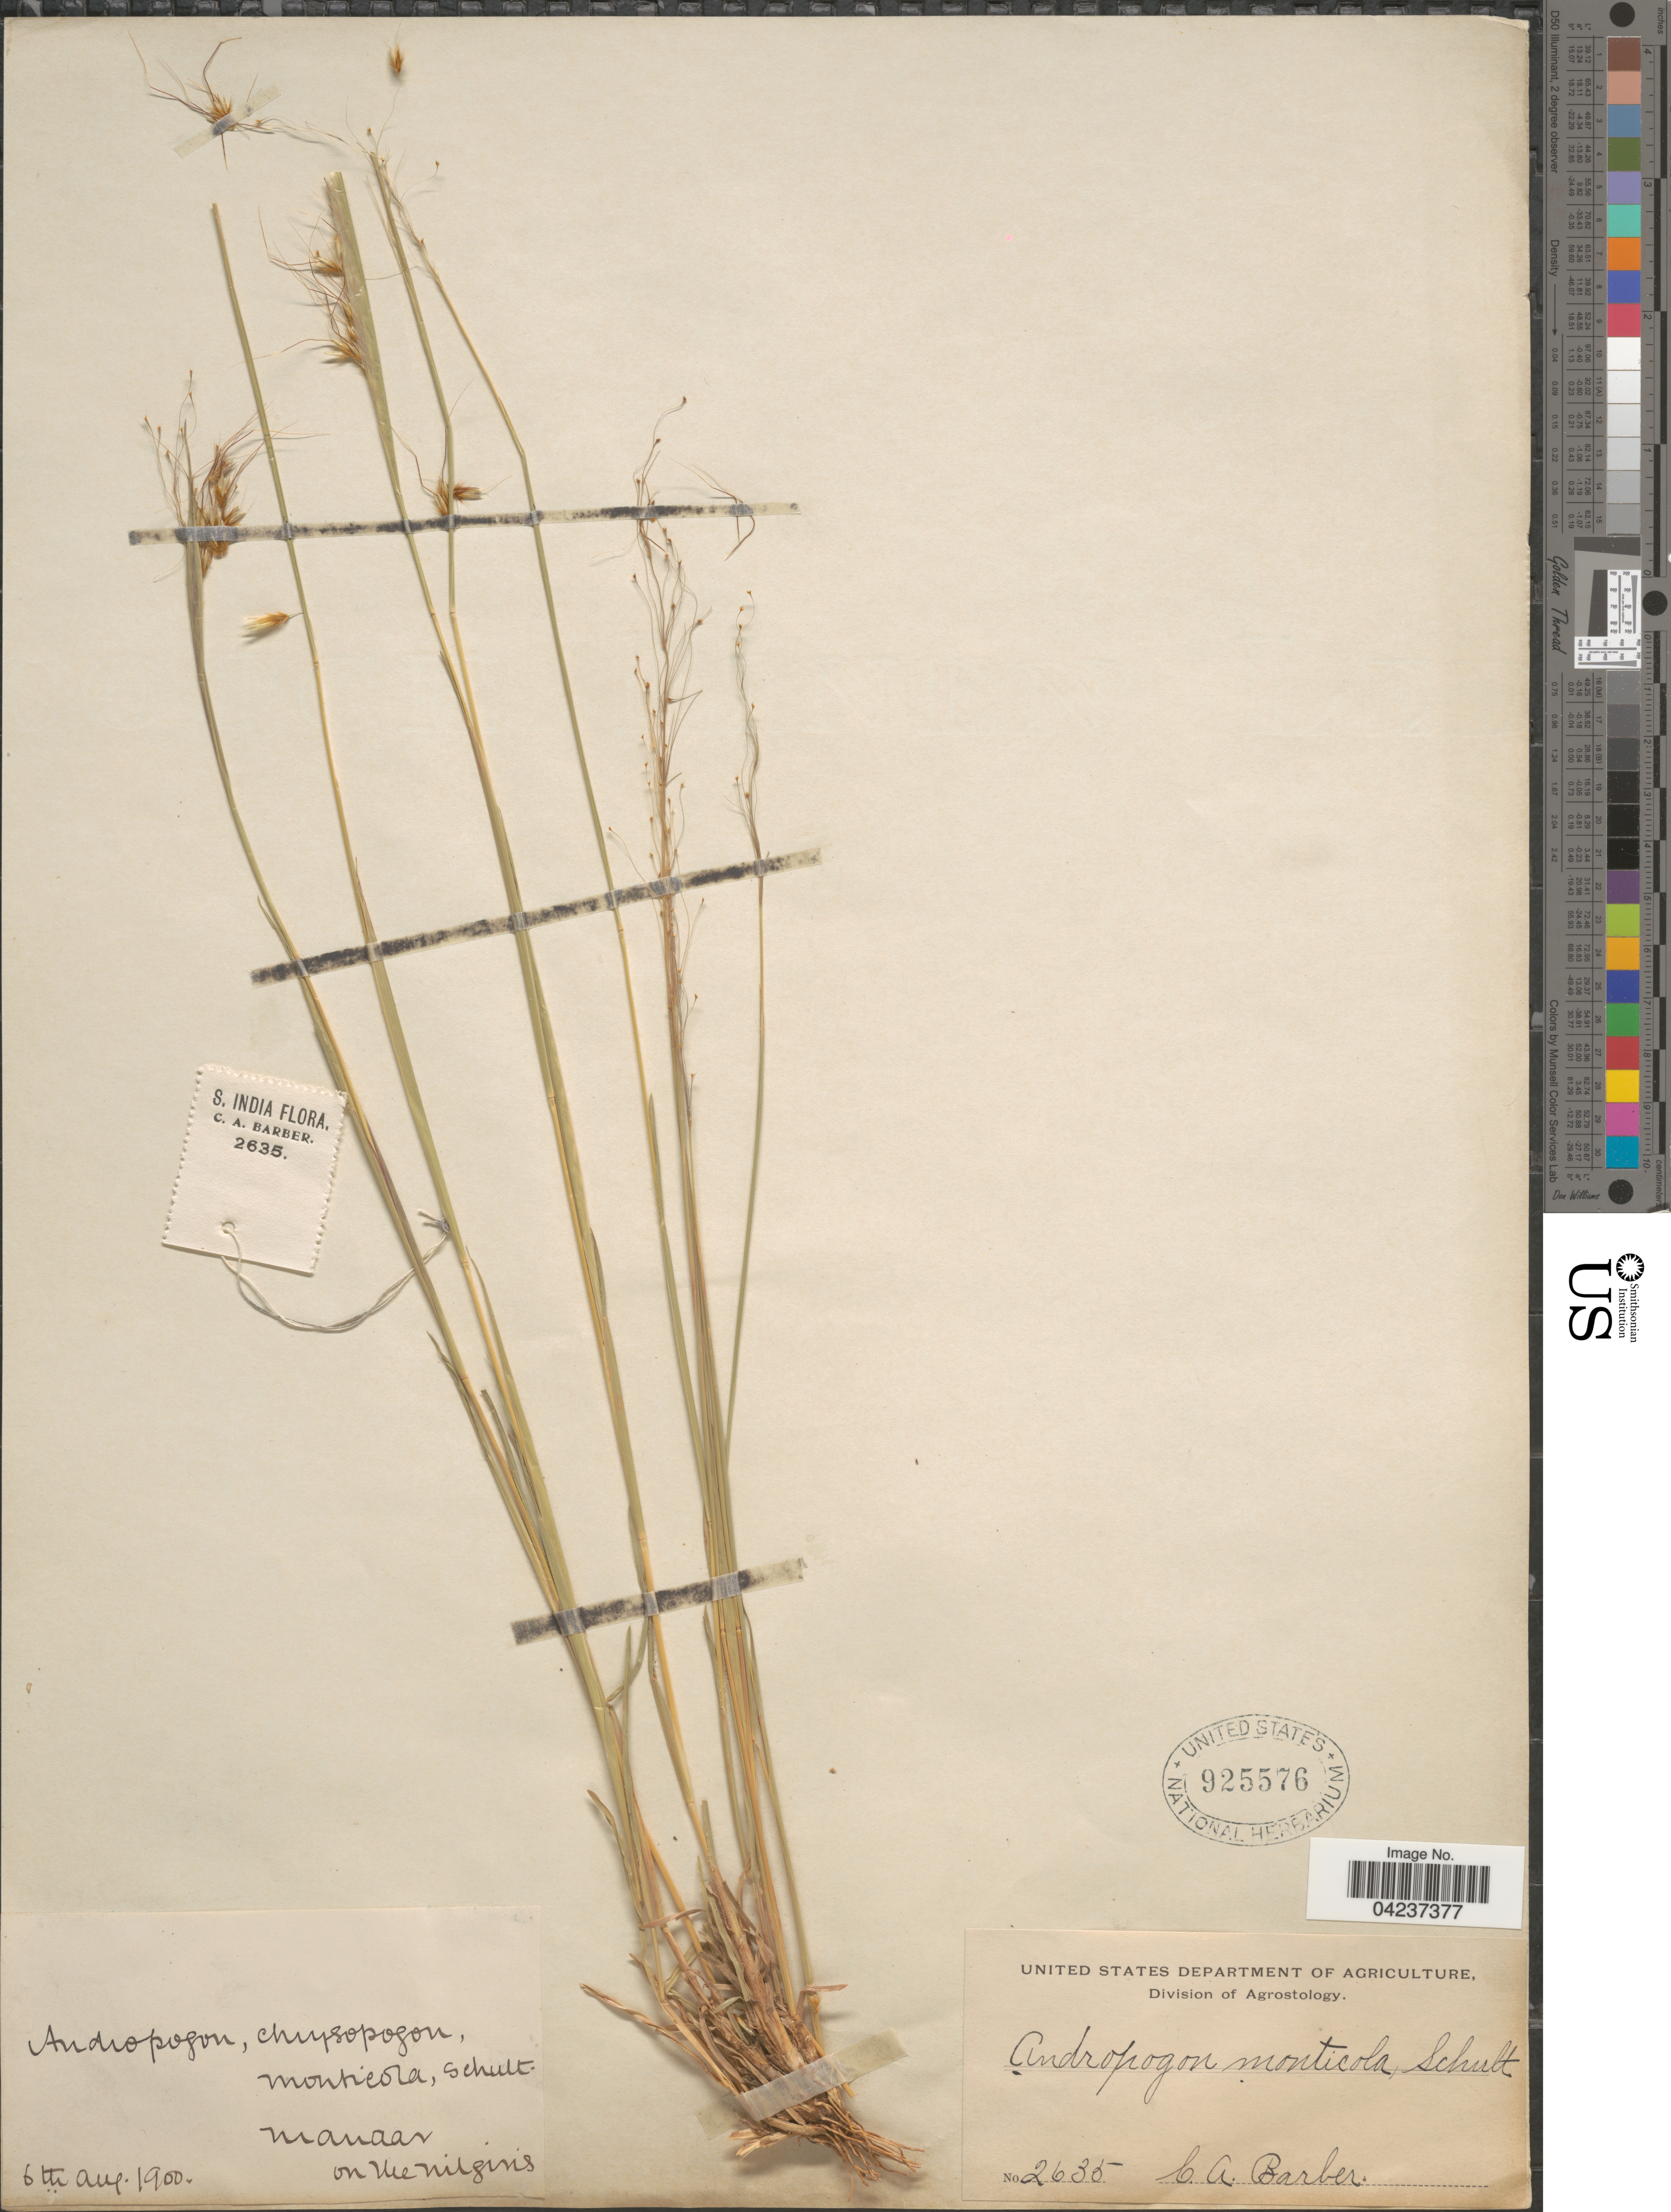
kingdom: Plantae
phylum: Tracheophyta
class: Liliopsida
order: Poales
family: Poaceae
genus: Chrysopogon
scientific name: Chrysopogon nodulibarbis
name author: (Hochst. ex Steud.) Henr.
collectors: C. Barber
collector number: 2635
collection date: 1900-08-06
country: India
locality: Manaar on the Nilgiris.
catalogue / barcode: US 925576